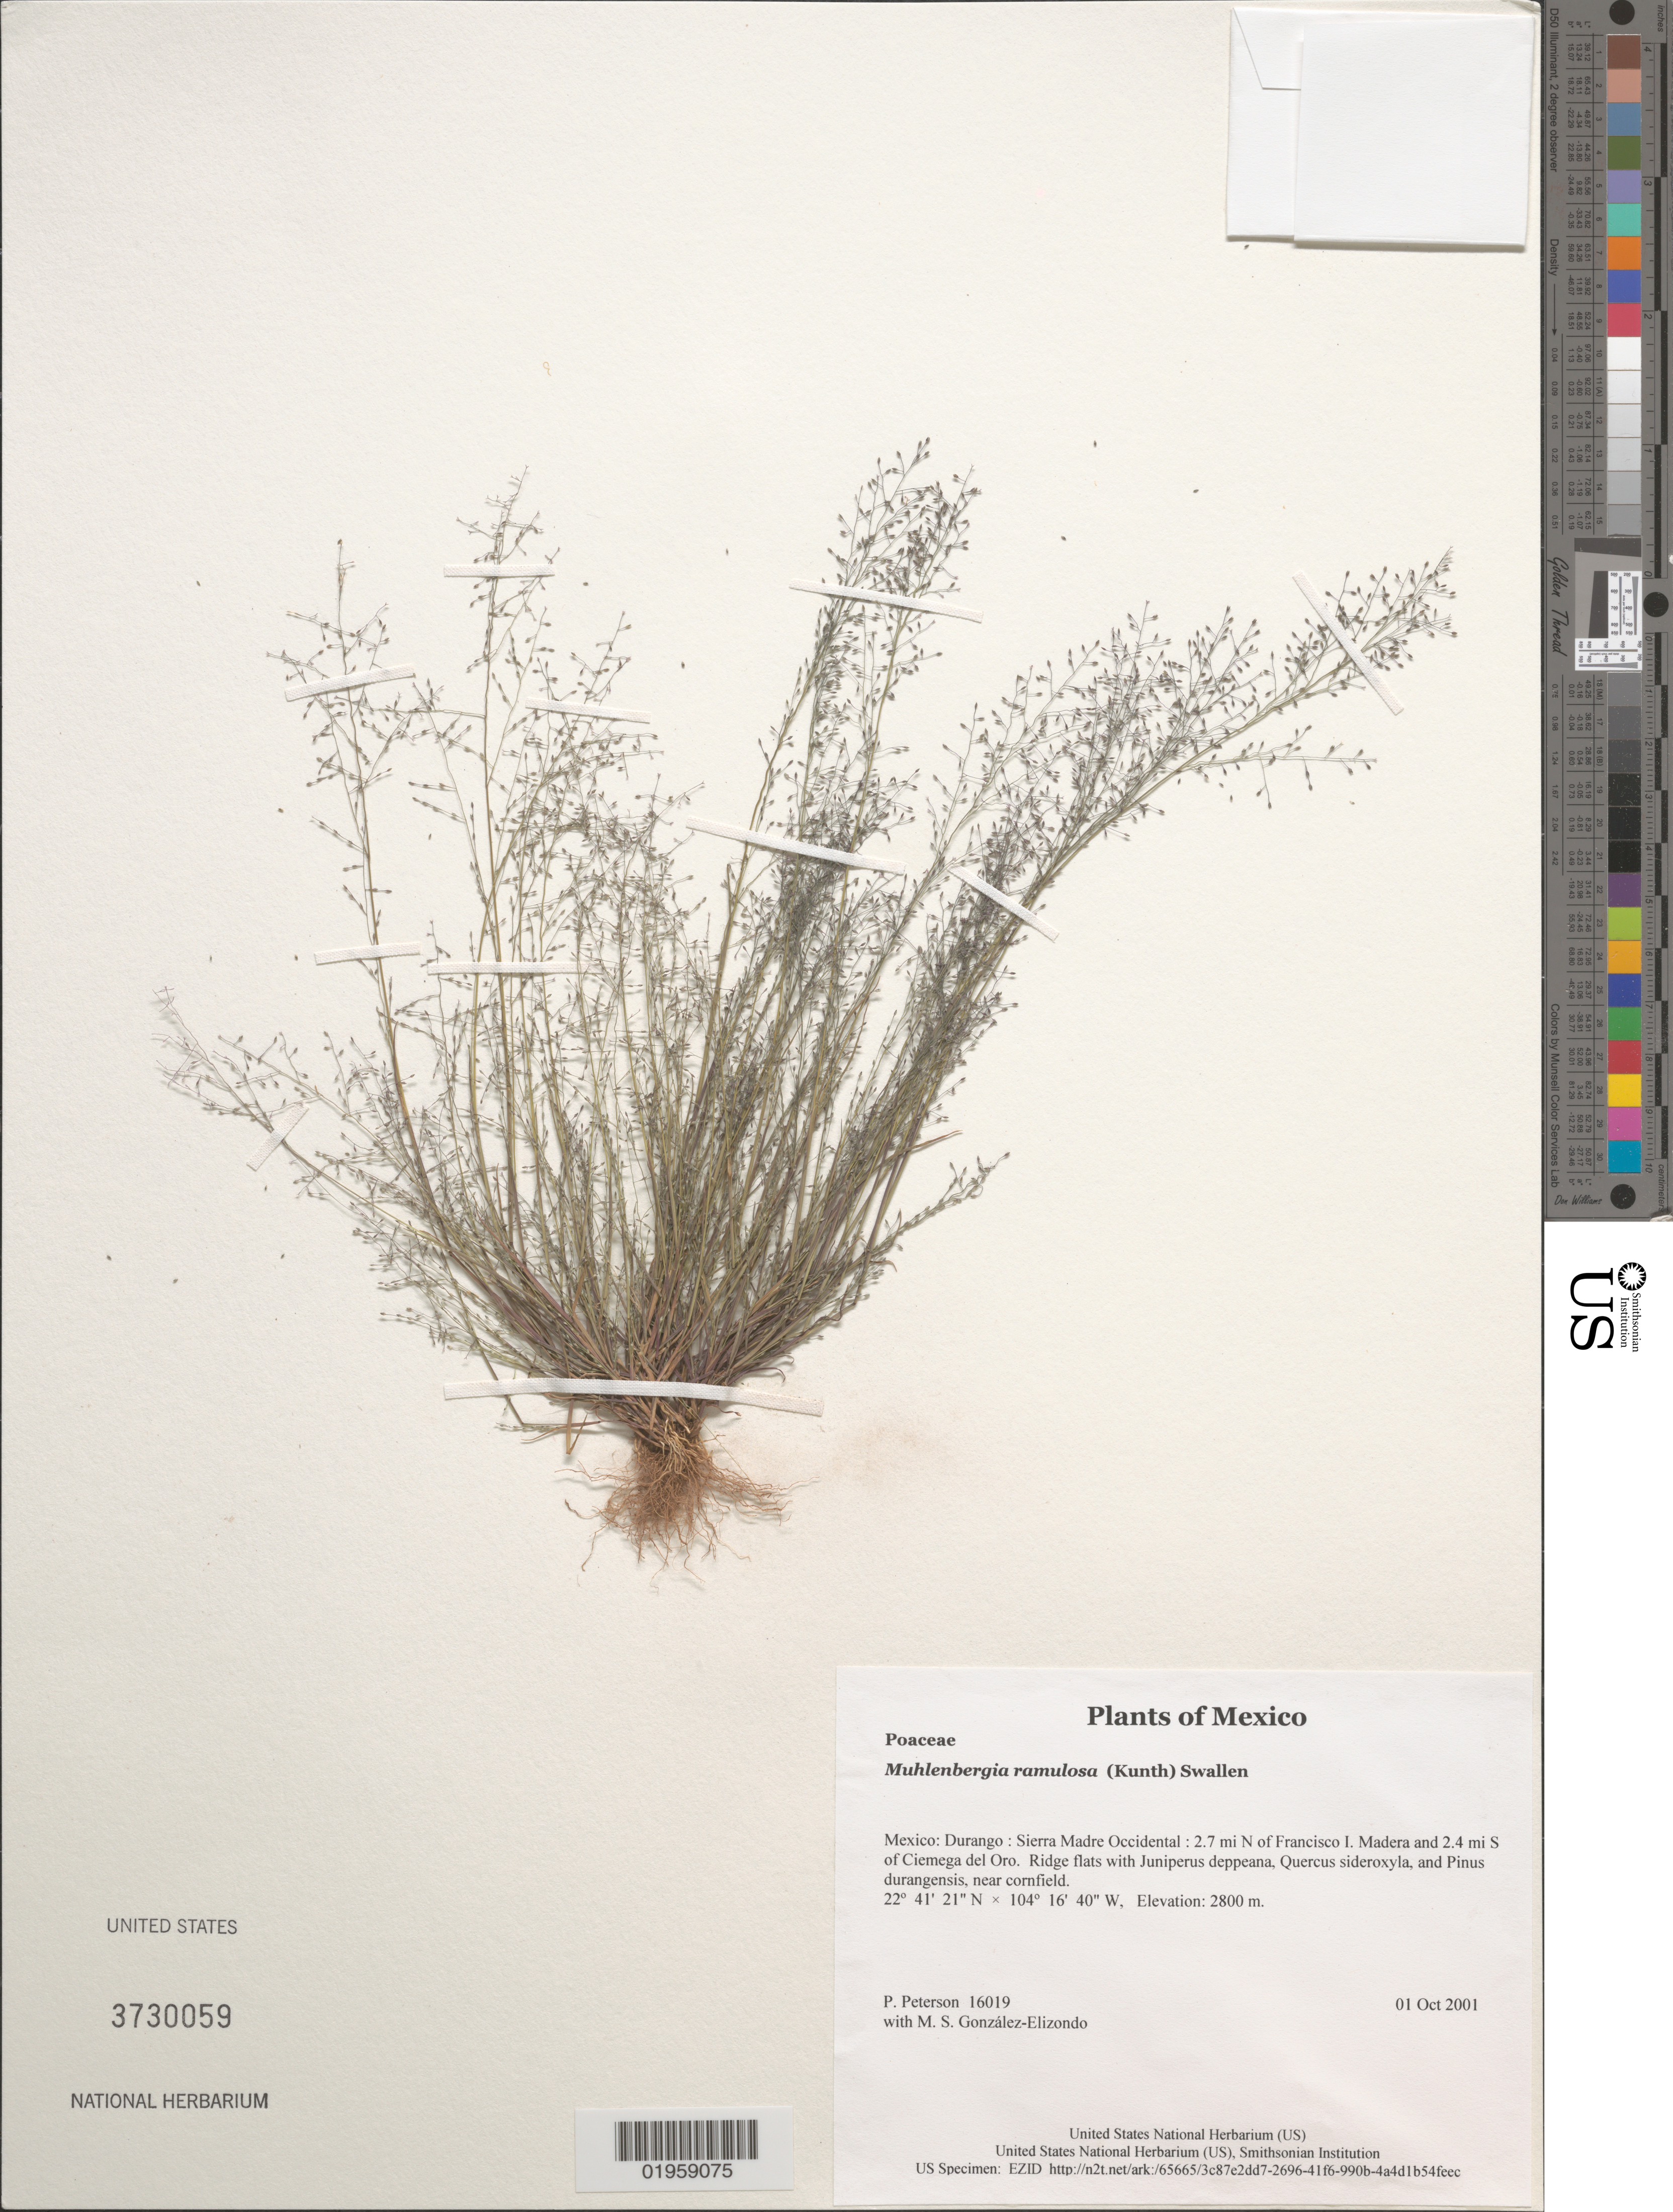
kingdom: Plantae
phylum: Tracheophyta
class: Liliopsida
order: Poales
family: Poaceae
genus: Muhlenbergia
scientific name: Muhlenbergia ramulosa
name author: (Kunth) Swallen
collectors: P. M. Peterson & M. S. González-Elizondo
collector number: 16019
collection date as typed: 01 Oct 2001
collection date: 2001-10-01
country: Mexico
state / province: Durango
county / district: Sierra Madre Occidental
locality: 2.7 mi N of Francisco I. Madera and 2.4 mi S of Ciemega del Oro. Ridge flats with Juniperus deppeana, Quercus sideroxyla, and Pinus durangensis, near cornfield.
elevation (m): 2800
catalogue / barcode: US 3730059